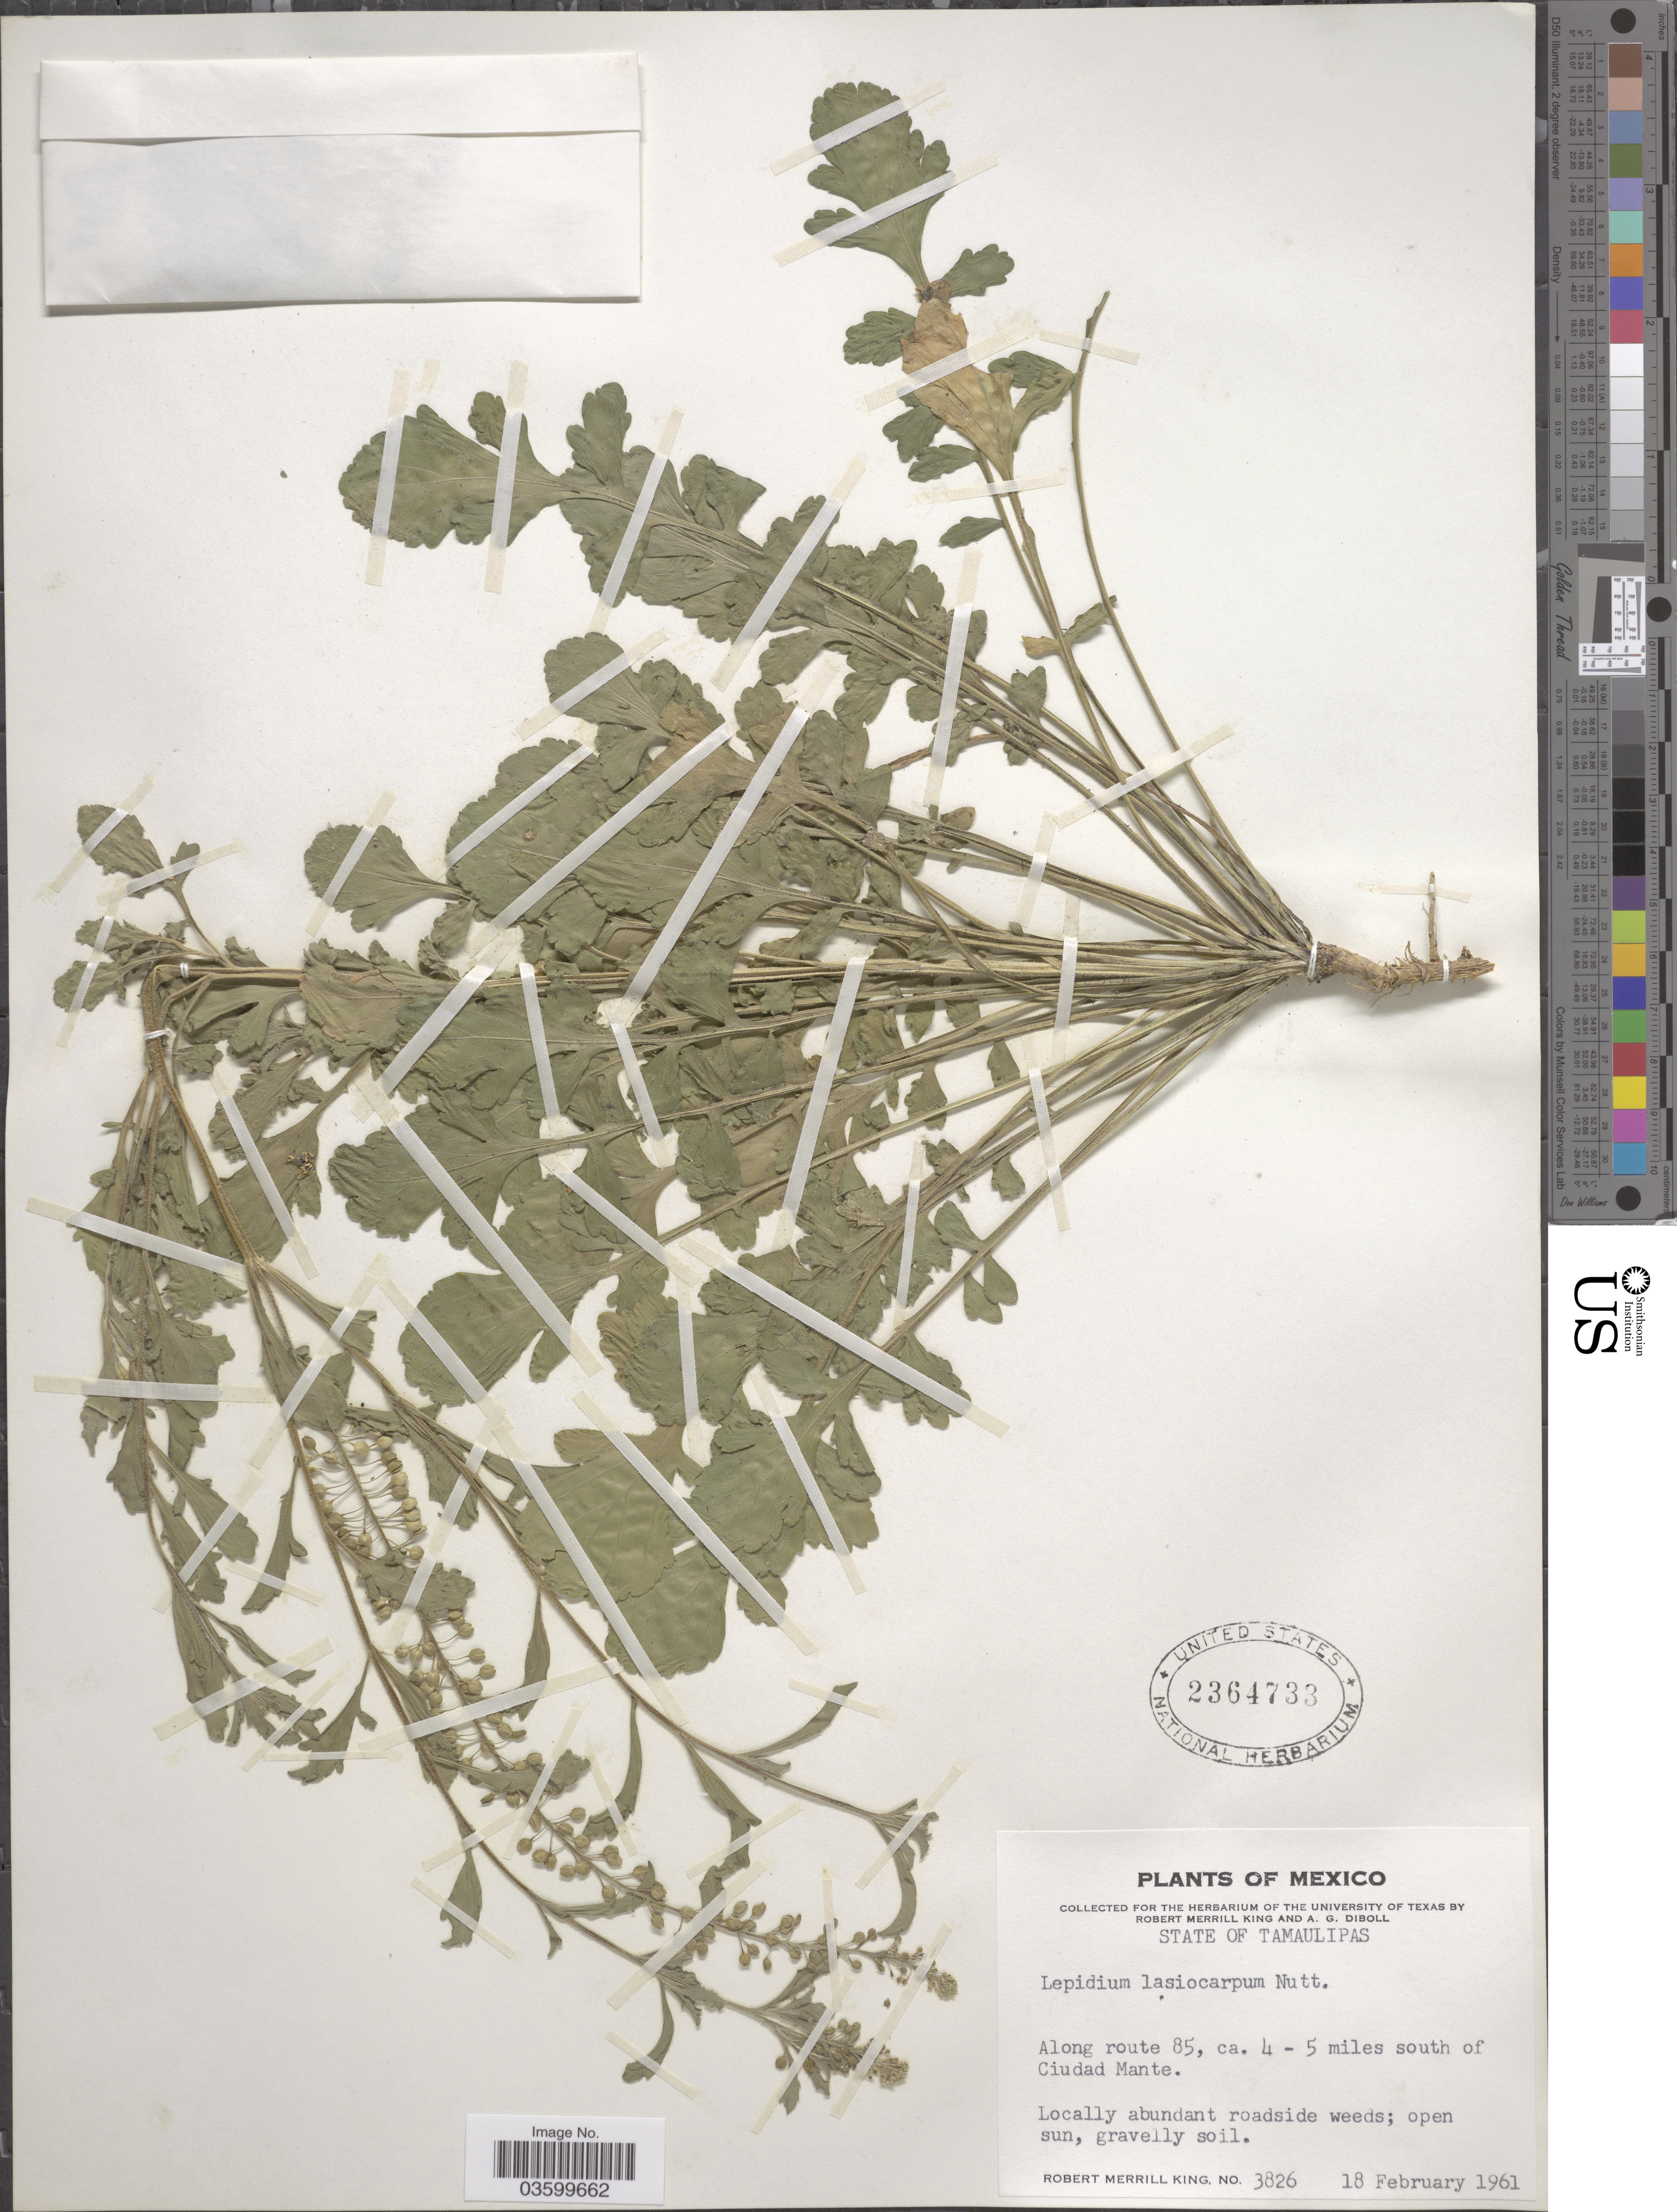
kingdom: Plantae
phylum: Tracheophyta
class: Magnoliopsida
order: Brassicales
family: Brassicaceae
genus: Lepidium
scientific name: Lepidium lasiocarpum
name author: Nutt.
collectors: R. M. King & A. Diboll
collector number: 3826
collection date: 1961-02-18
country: Mexico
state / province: Tamaulipas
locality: Along route 85, ca. 4 - 5 miles south of Ciudad Mante.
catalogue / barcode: US 2364733